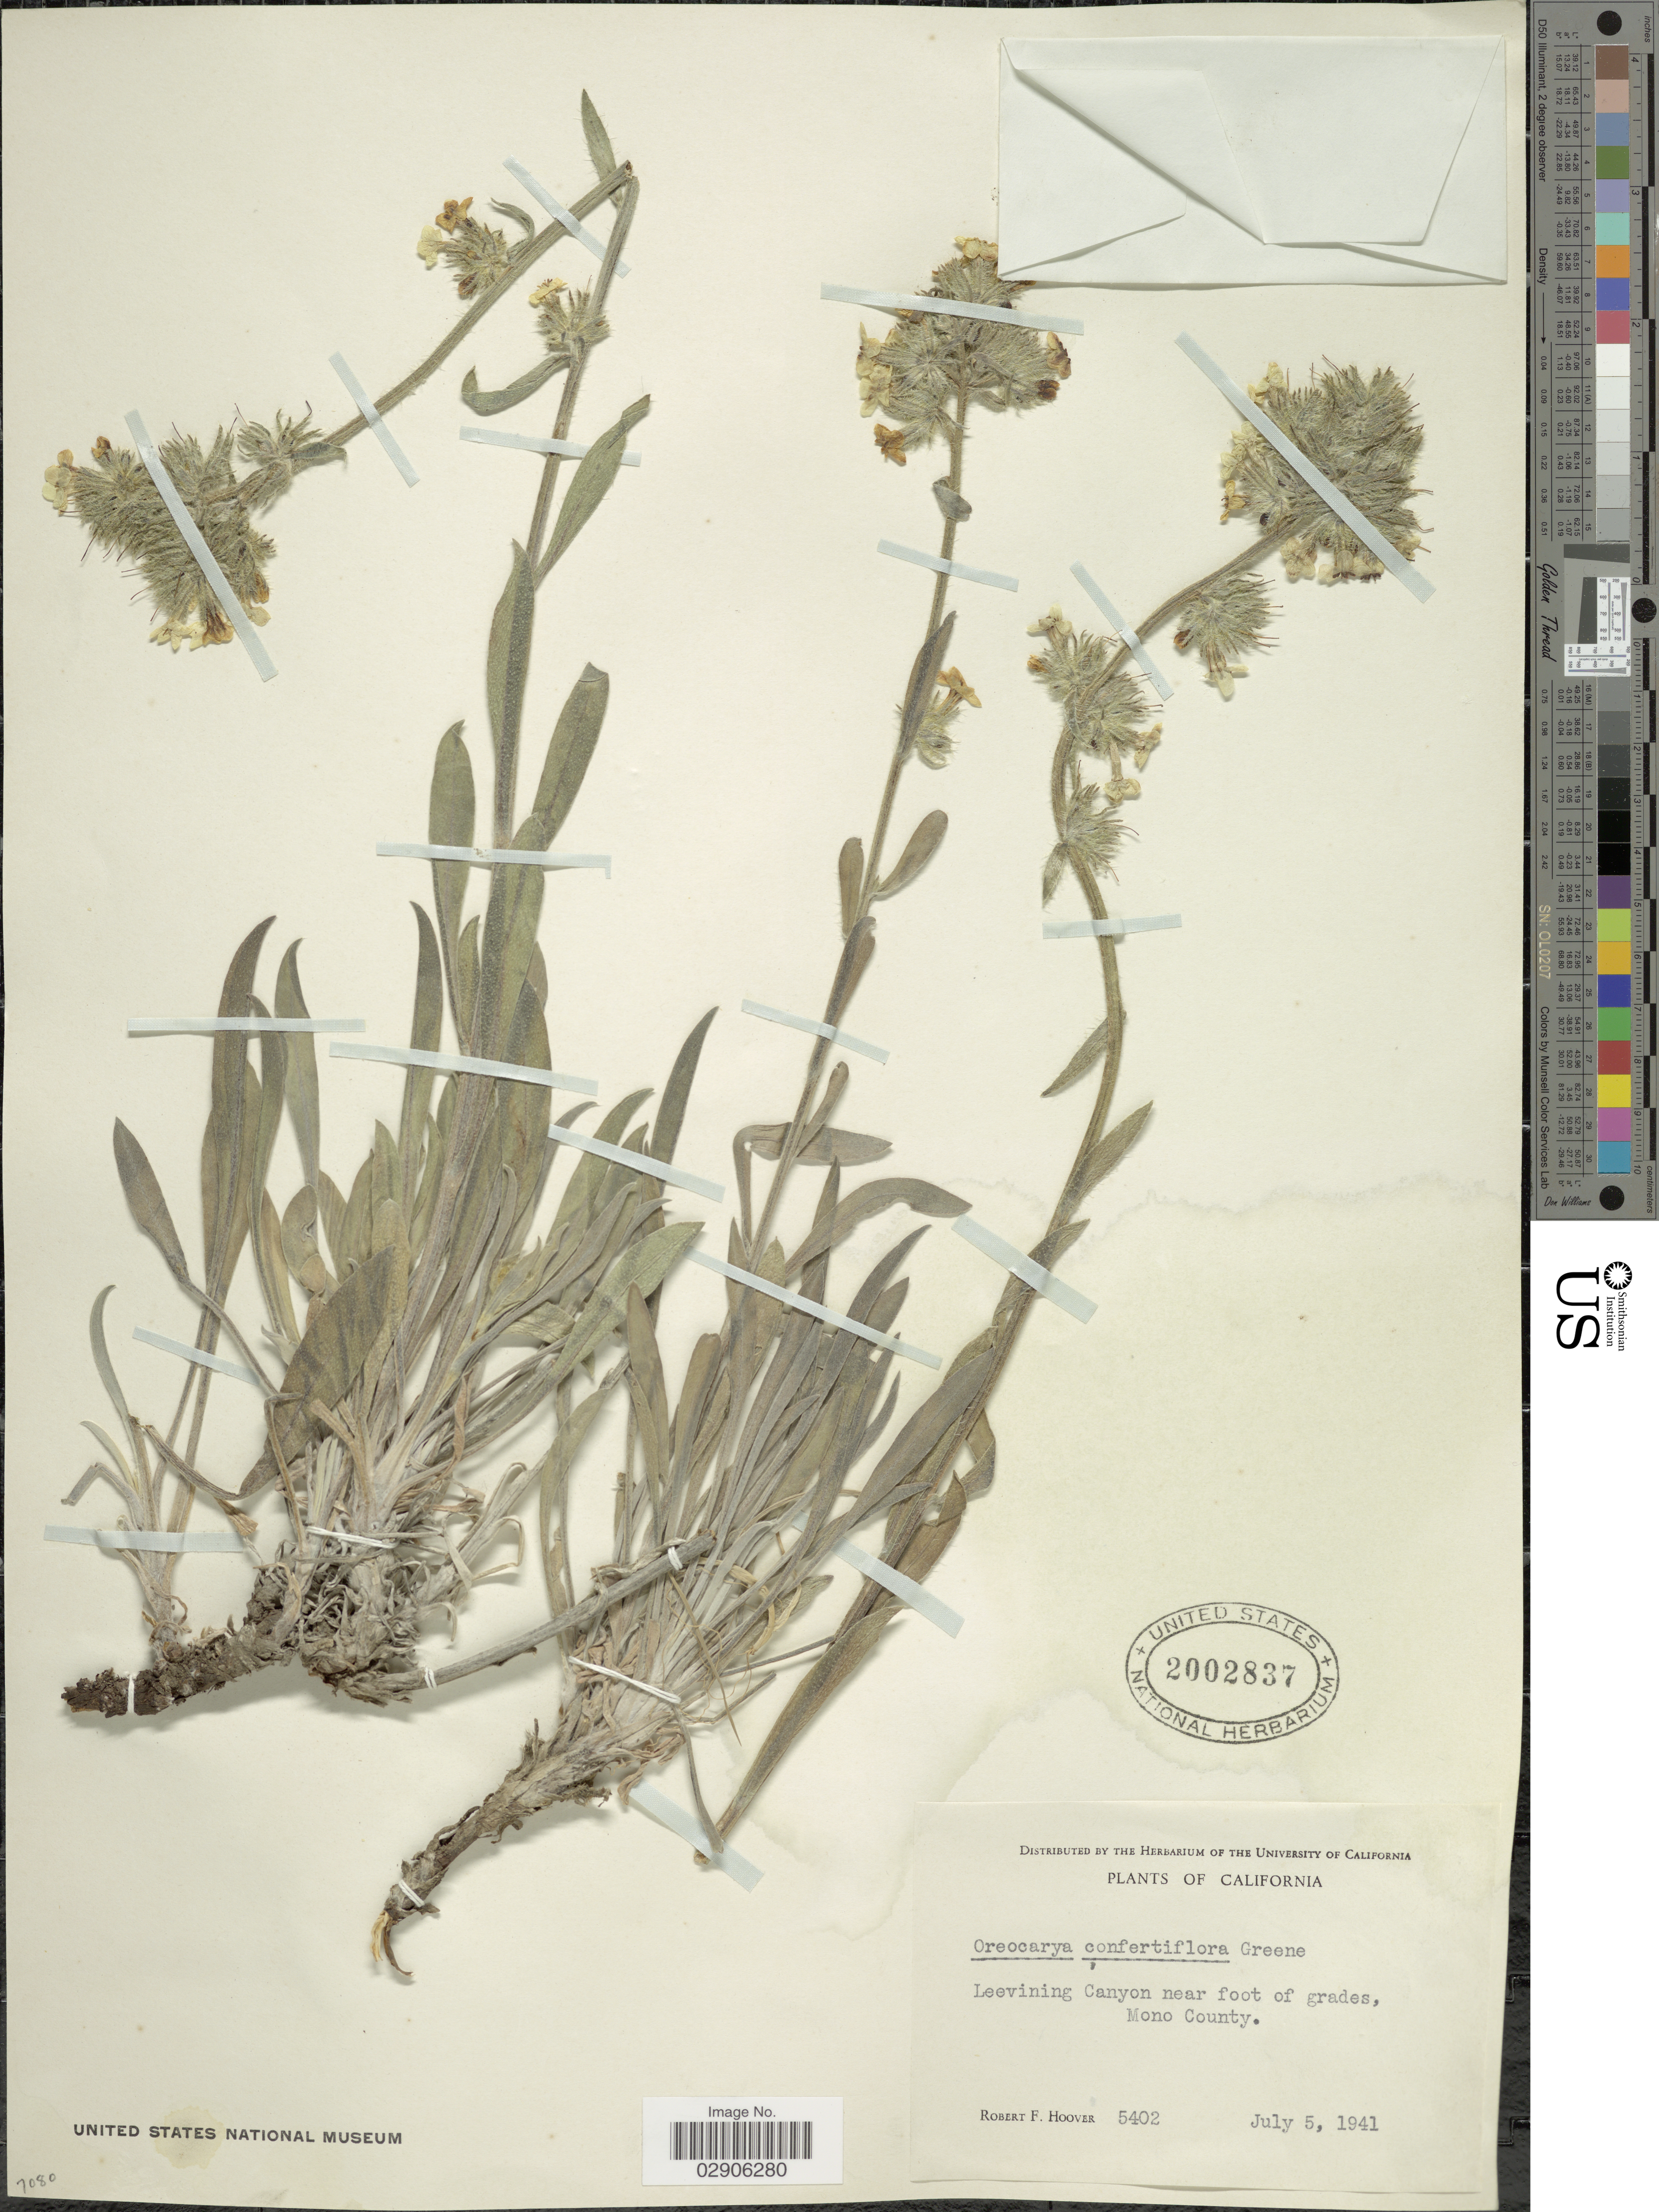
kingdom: Plantae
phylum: Tracheophyta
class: Magnoliopsida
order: Boraginales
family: Boraginaceae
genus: Oreocarya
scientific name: Oreocarya confertiflora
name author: Greene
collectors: R. F. Hoover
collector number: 5402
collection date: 1941-05-05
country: United States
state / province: California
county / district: Mono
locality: Leevining Canyon near foot of grades, Mono County.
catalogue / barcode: US 2002837